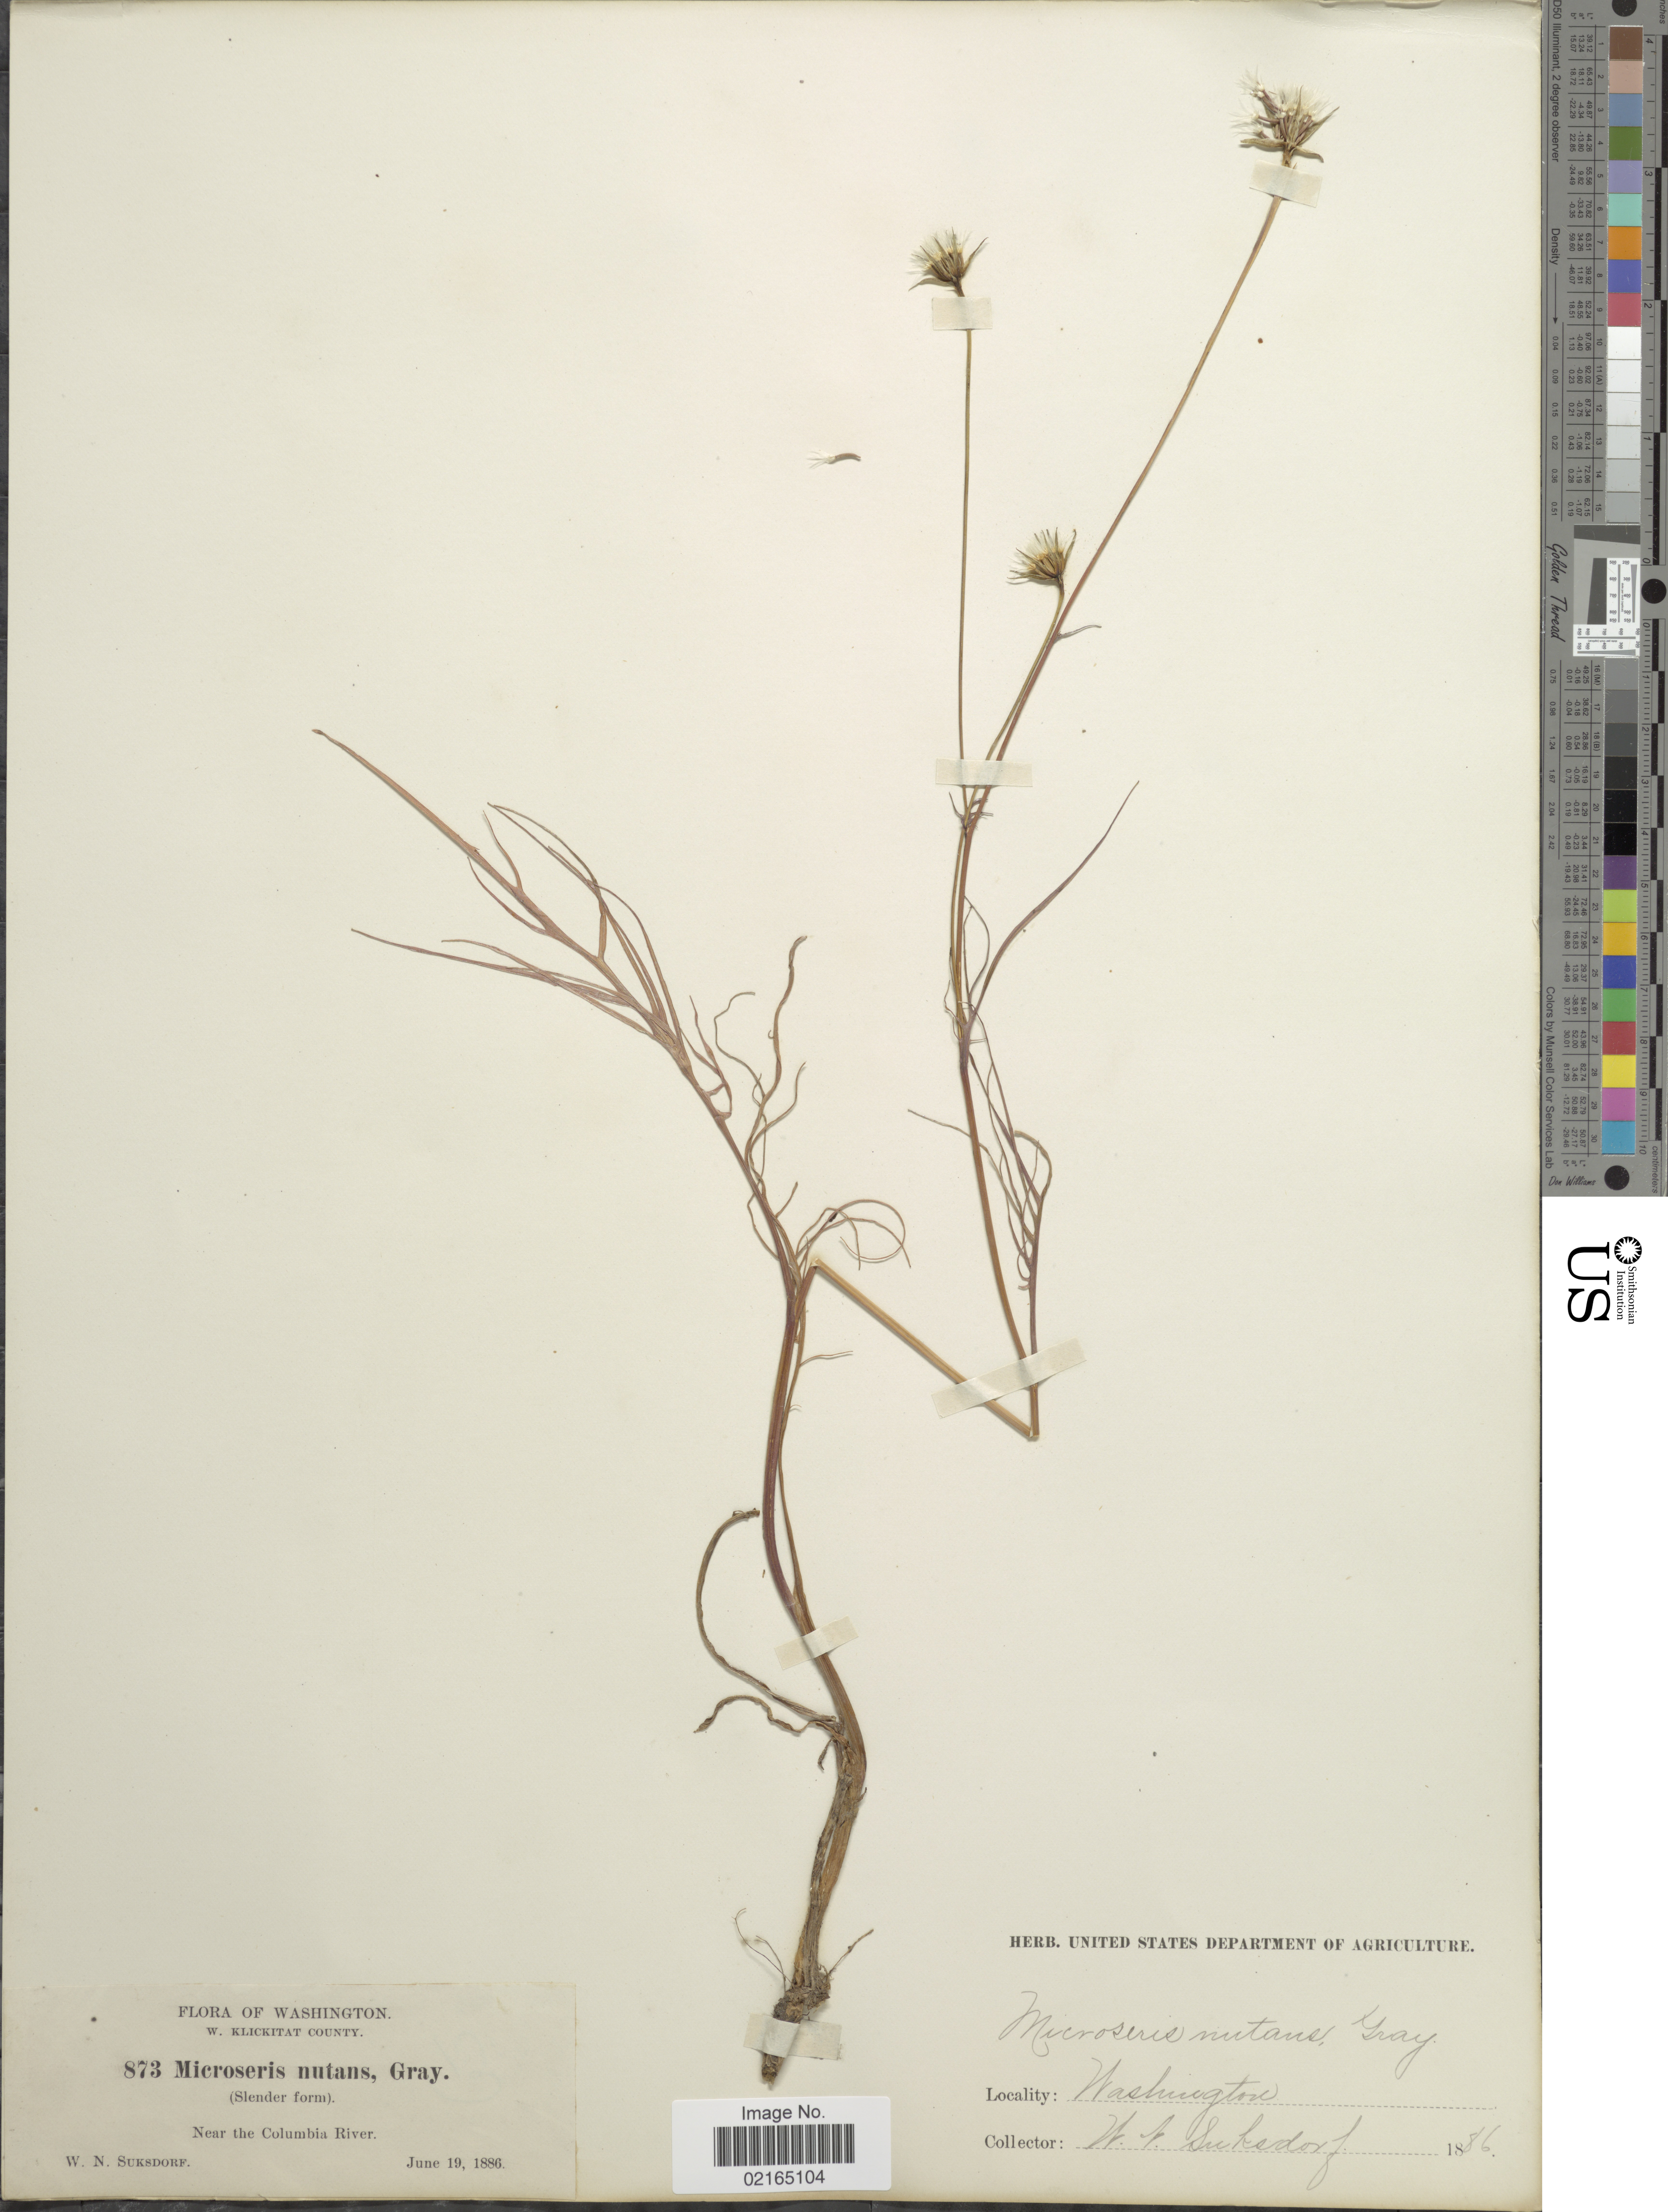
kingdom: Plantae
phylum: Tracheophyta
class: Magnoliopsida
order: Asterales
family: Asteraceae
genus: Microseris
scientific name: Microseris nutans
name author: (Hook.) Sch. Bip.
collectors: W. N. Suksdorf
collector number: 873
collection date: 1886-06-19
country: United States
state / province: Washington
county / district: Klickitat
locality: W. Klickitat County, near the Columbia River.